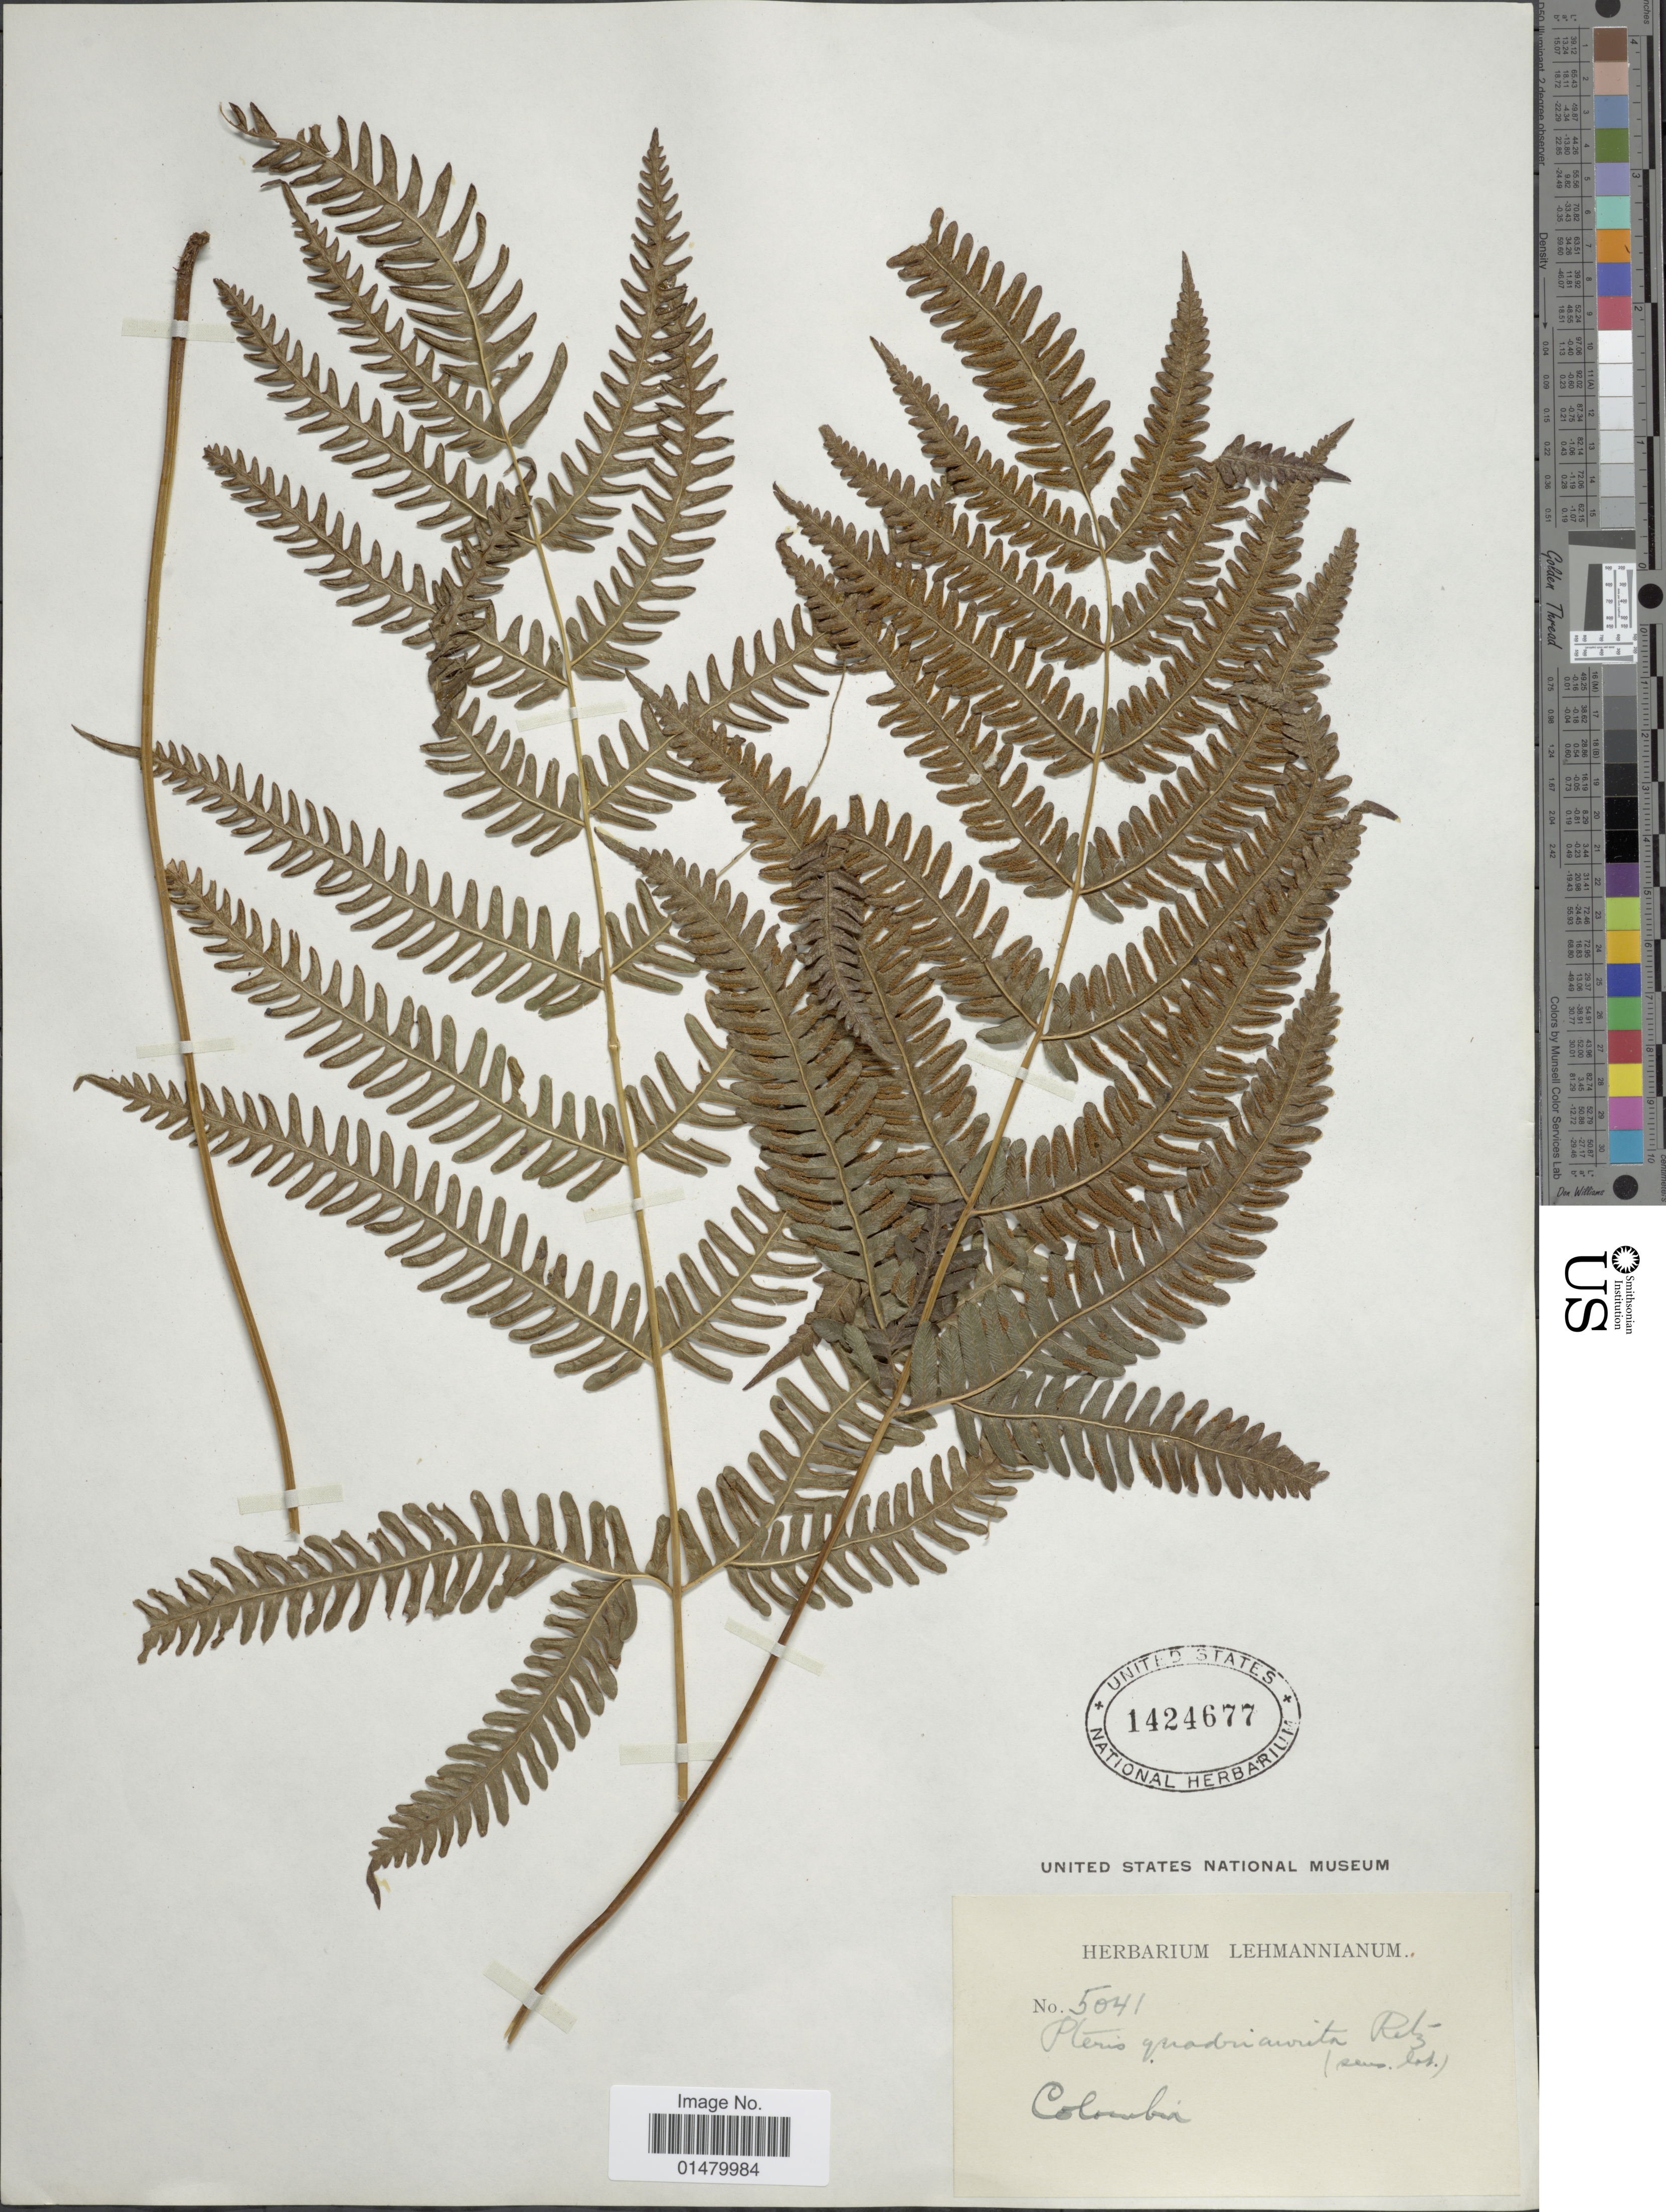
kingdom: Plantae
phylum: Tracheophyta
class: Polypodiopsida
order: Polypodiales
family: Pteridaceae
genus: Pteris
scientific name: Pteris quadriaurita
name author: Retz.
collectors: ex herb. Lehmannianum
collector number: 5041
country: Colombia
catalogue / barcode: US 1424677